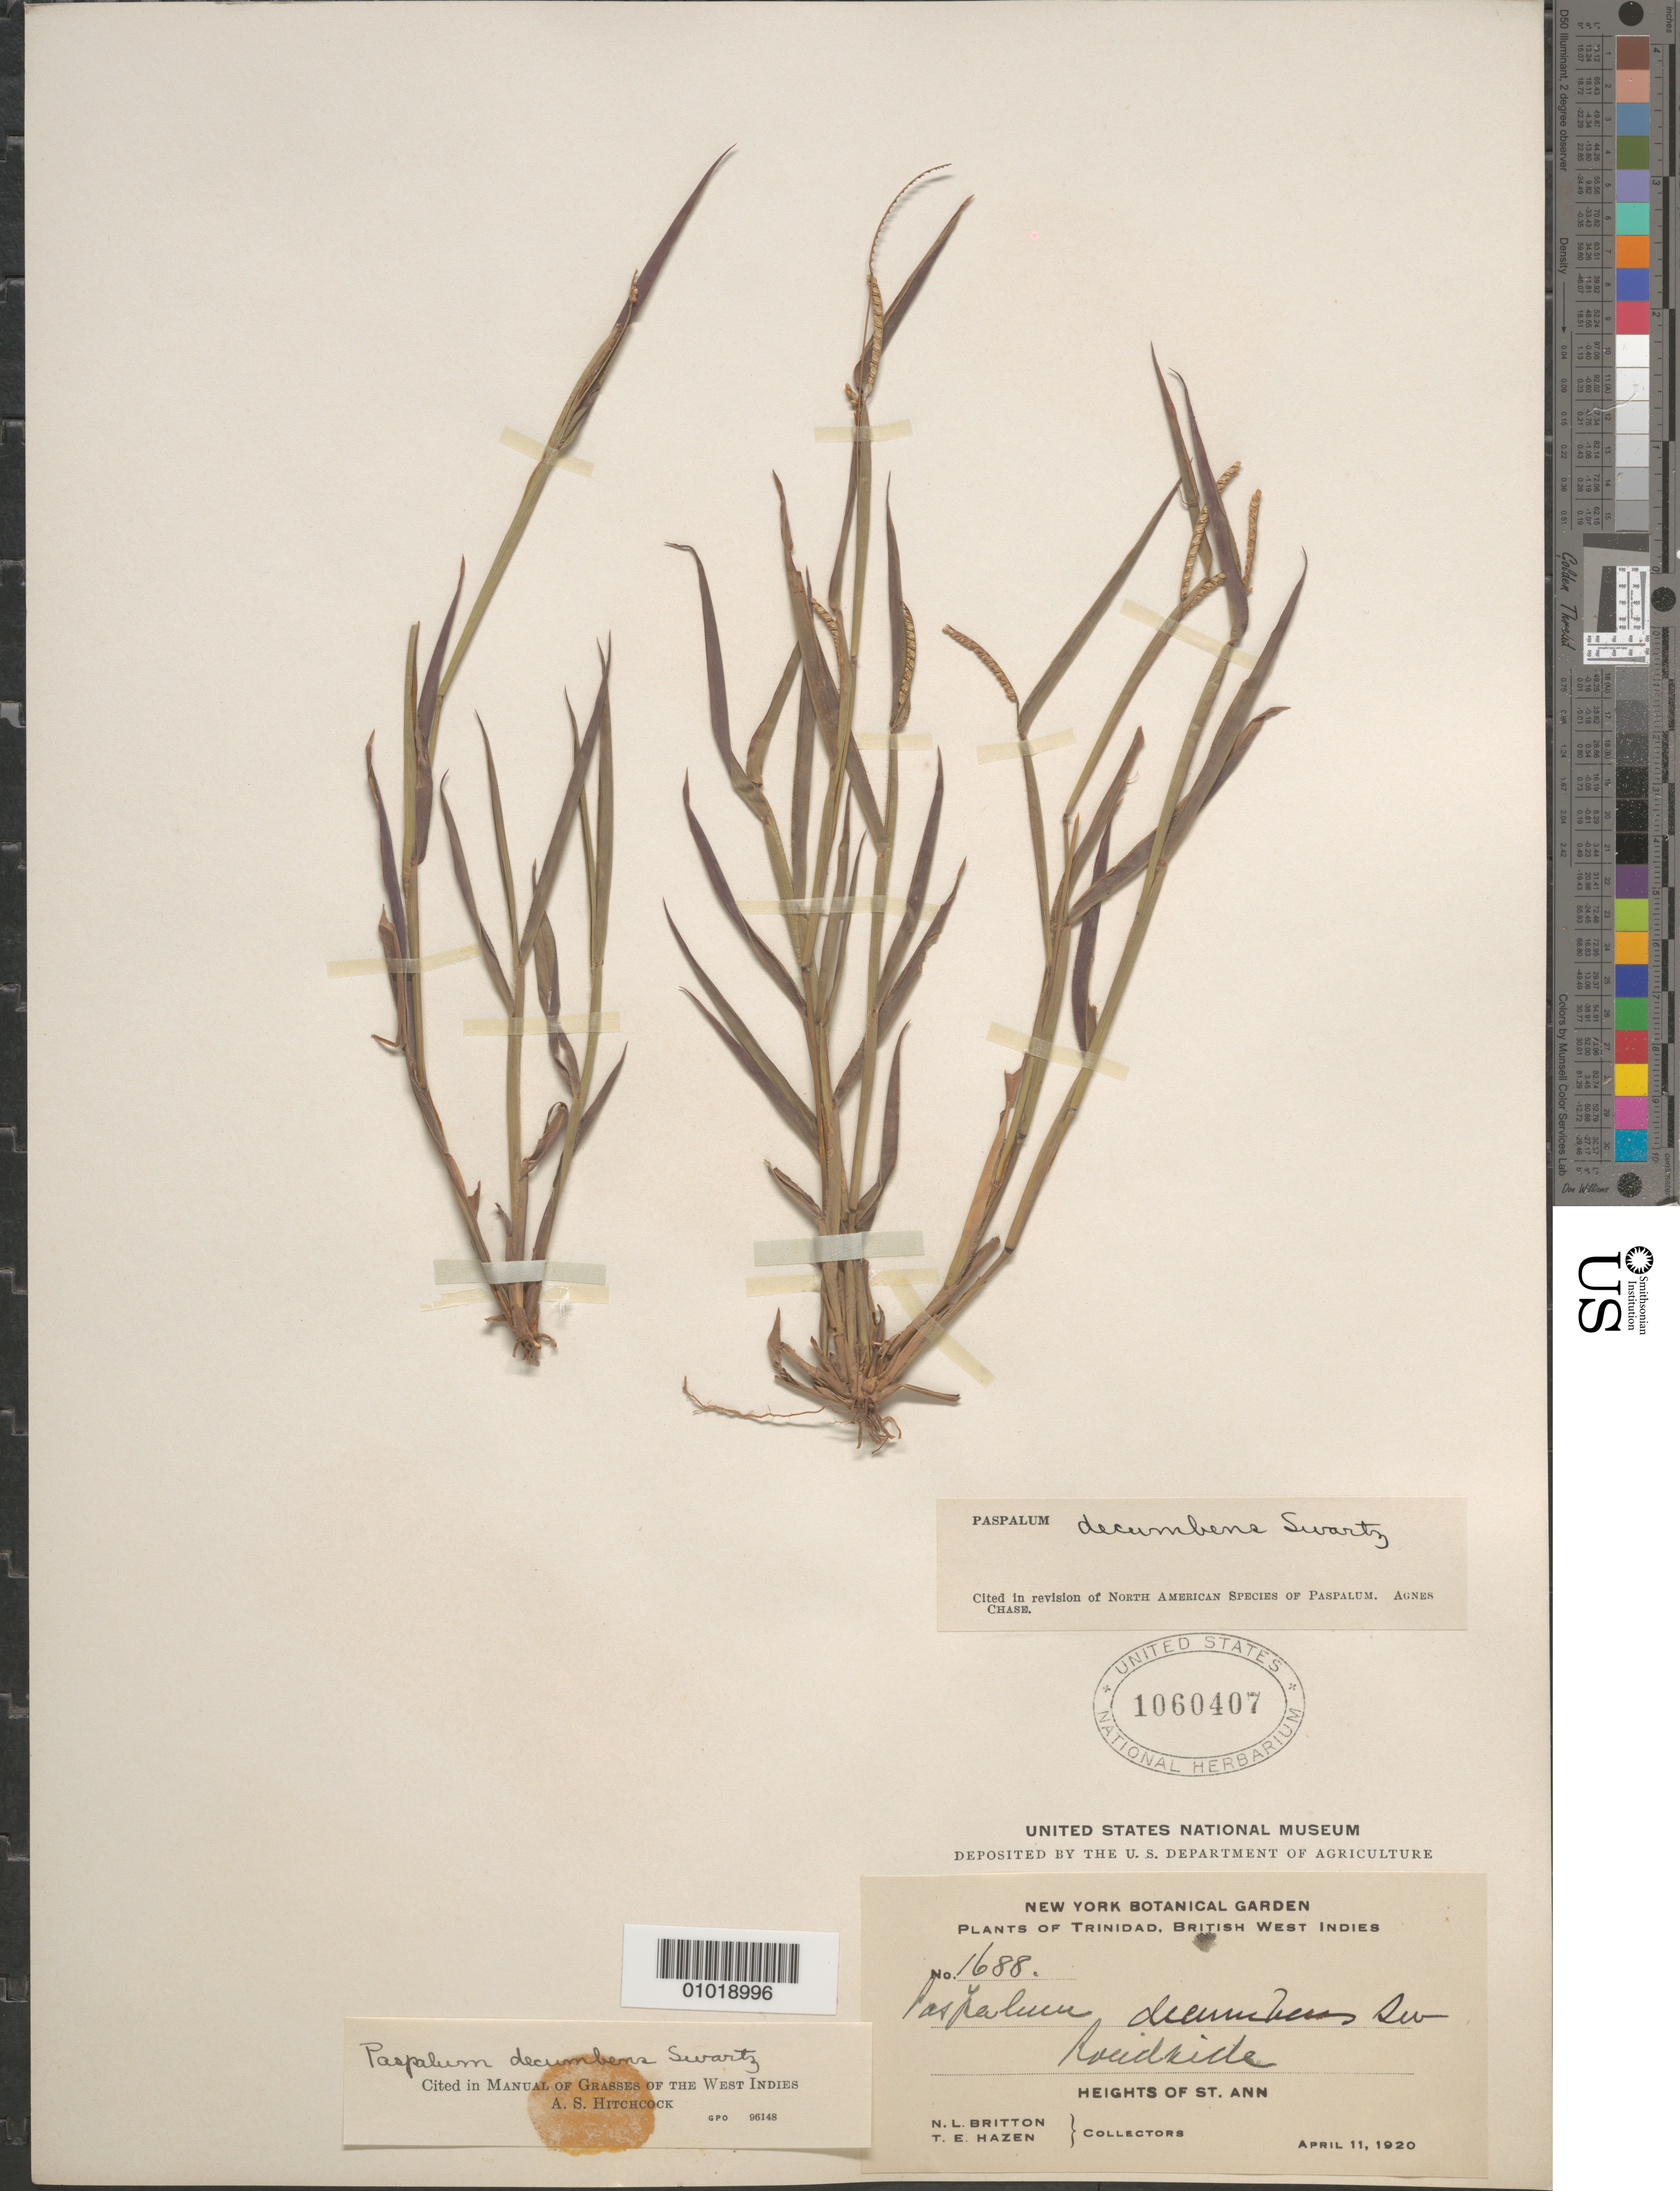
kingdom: Plantae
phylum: Tracheophyta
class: Liliopsida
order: Poales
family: Poaceae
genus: Paspalum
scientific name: Paspalum decumbens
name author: Sw.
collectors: N. Britton & T. E. Hazen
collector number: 1688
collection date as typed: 11 Apr 1920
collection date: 1920-04-11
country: Trinidad and Tobago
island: Trinidad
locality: Heights of St. Ann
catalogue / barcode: US 1060407